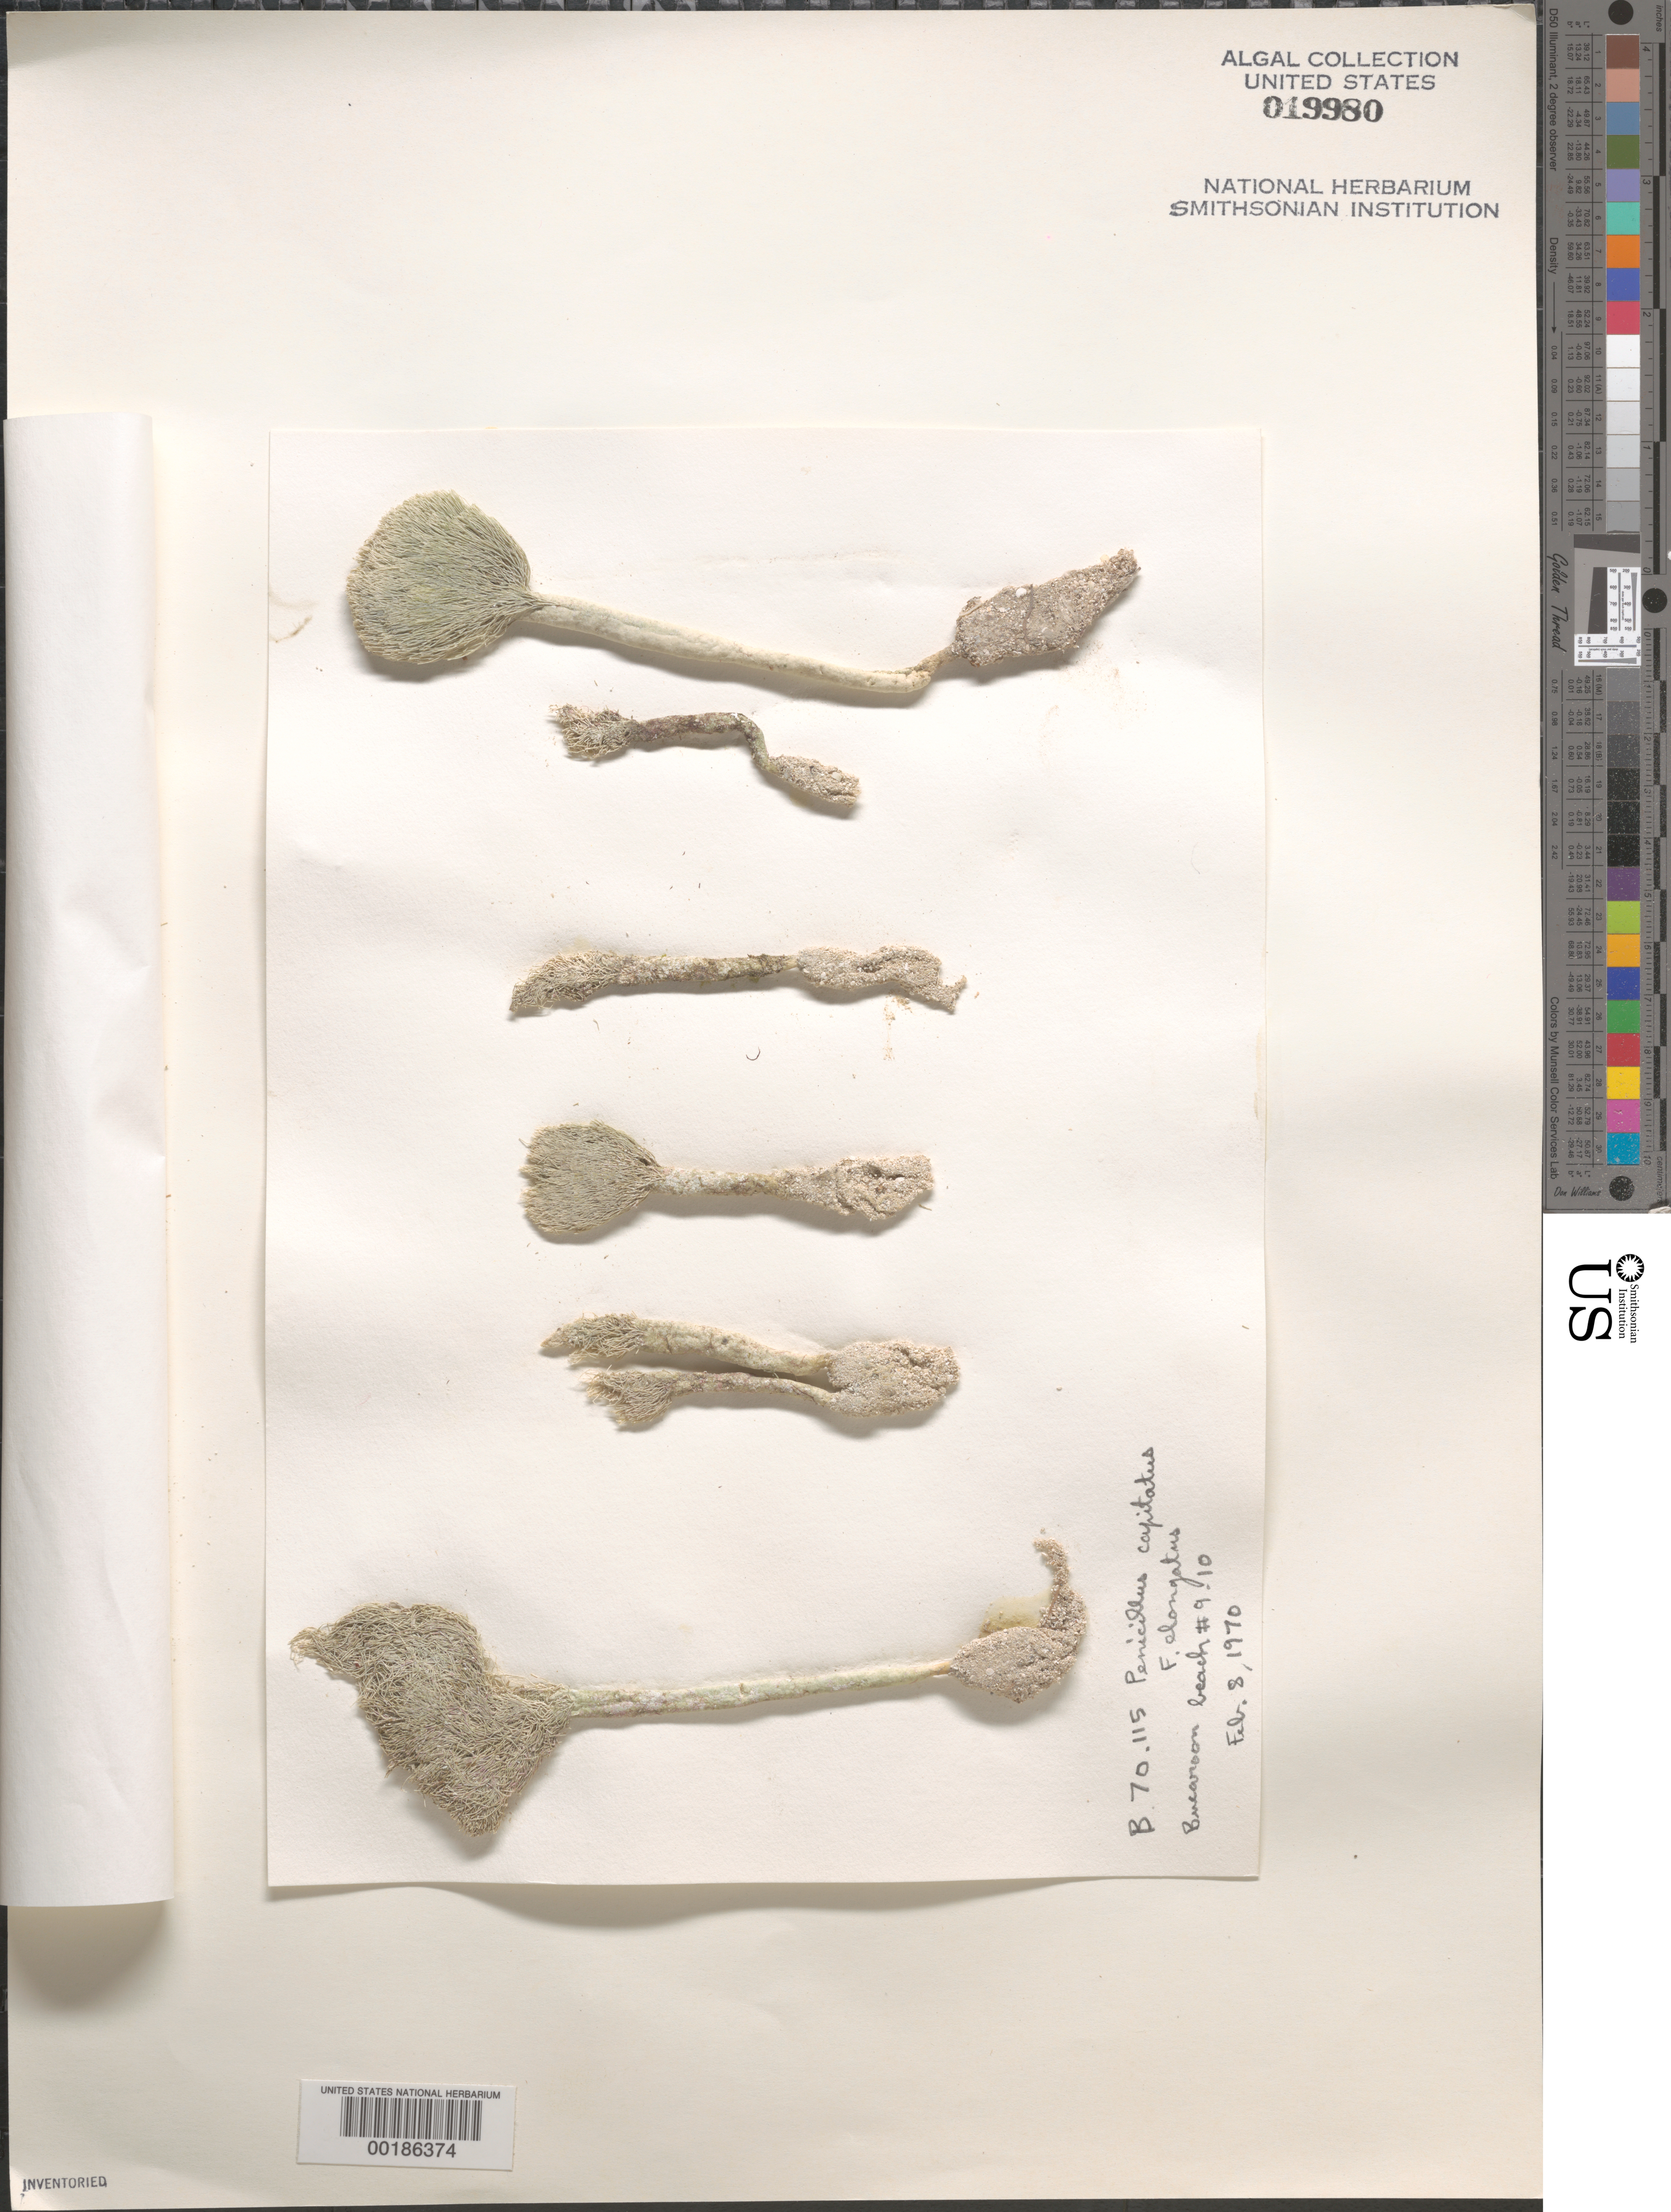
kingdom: Plantae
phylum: Chlorophyta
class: Ulvophyceae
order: Bryopsidales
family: Udoteaceae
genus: Penicillus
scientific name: Penicillus capitatus f. elongatus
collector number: B-70-115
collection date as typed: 08 Feb 1970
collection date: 1970-02-08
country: Bahamas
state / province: Abaco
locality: Buckaroon beach, great abaco island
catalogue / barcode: US 19980